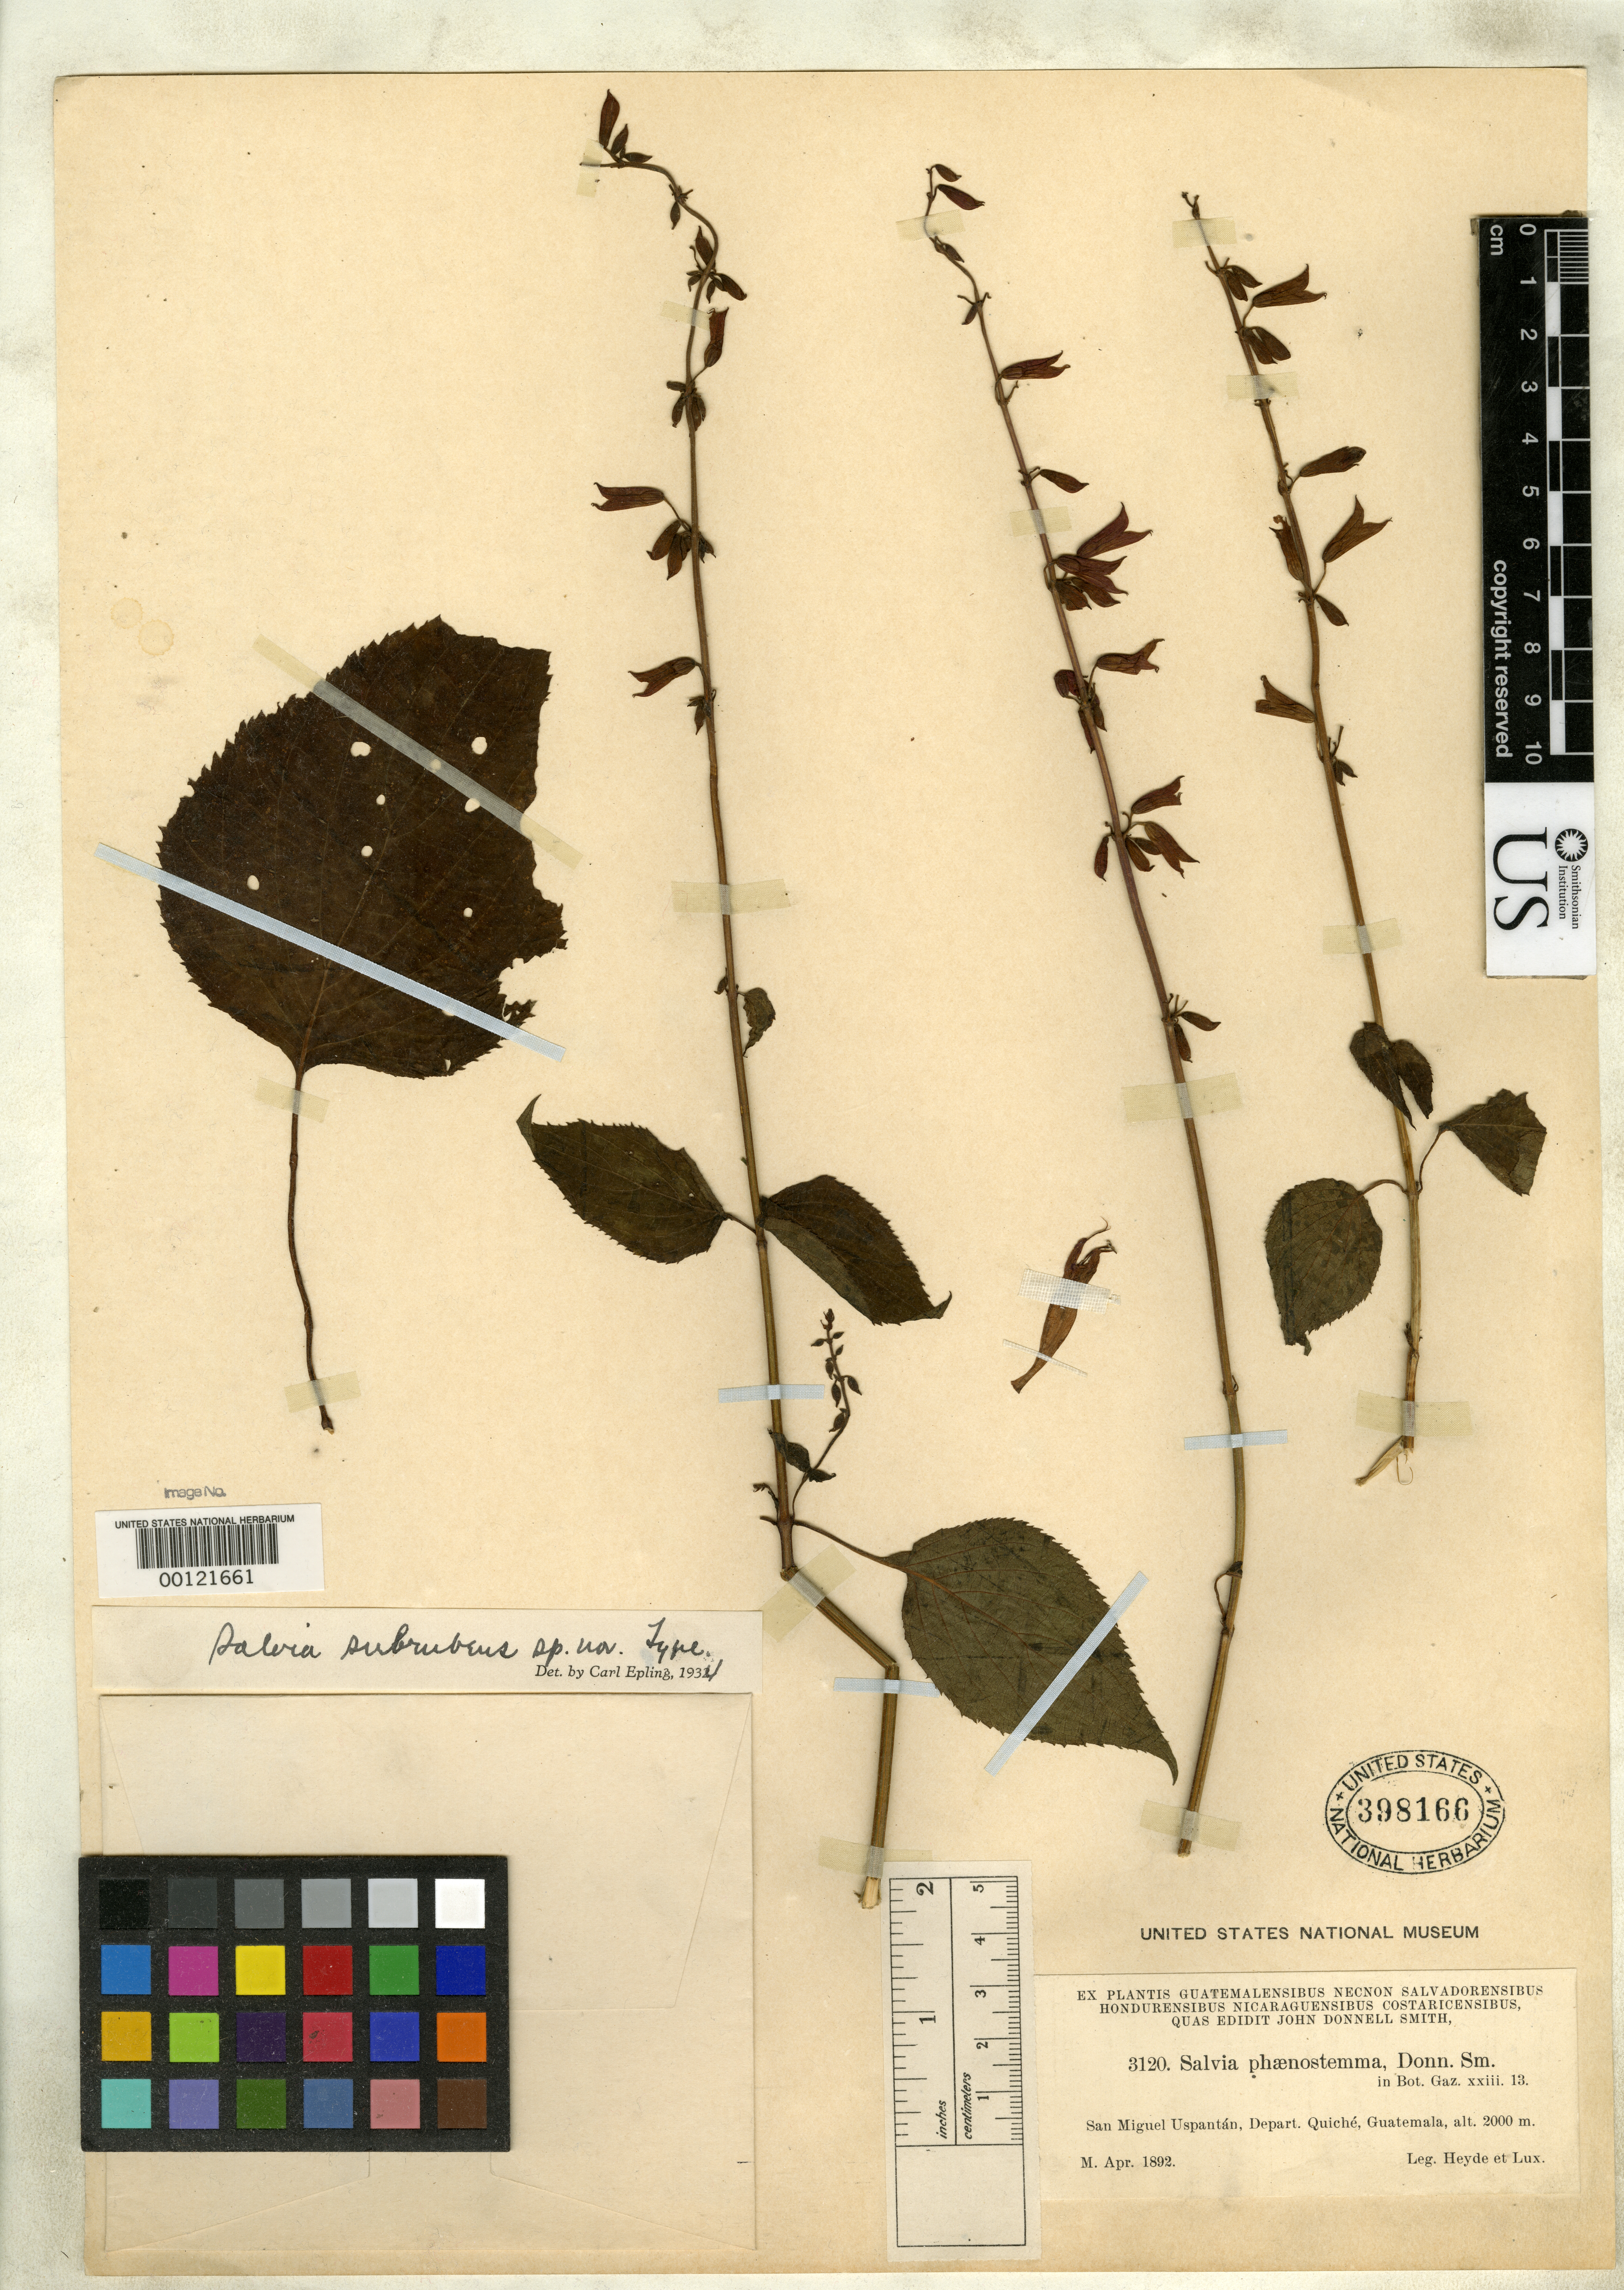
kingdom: Plantae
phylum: Tracheophyta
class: Magnoliopsida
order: Lamiales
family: Lamiaceae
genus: Salvia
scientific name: Salvia subrubens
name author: Epling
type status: Holotype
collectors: E. T. Heyde & E. Lux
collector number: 3120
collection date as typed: Apr 1892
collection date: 1892-04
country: Guatemala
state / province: El Quiché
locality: San Miguel Uspantán.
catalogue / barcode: US 398166